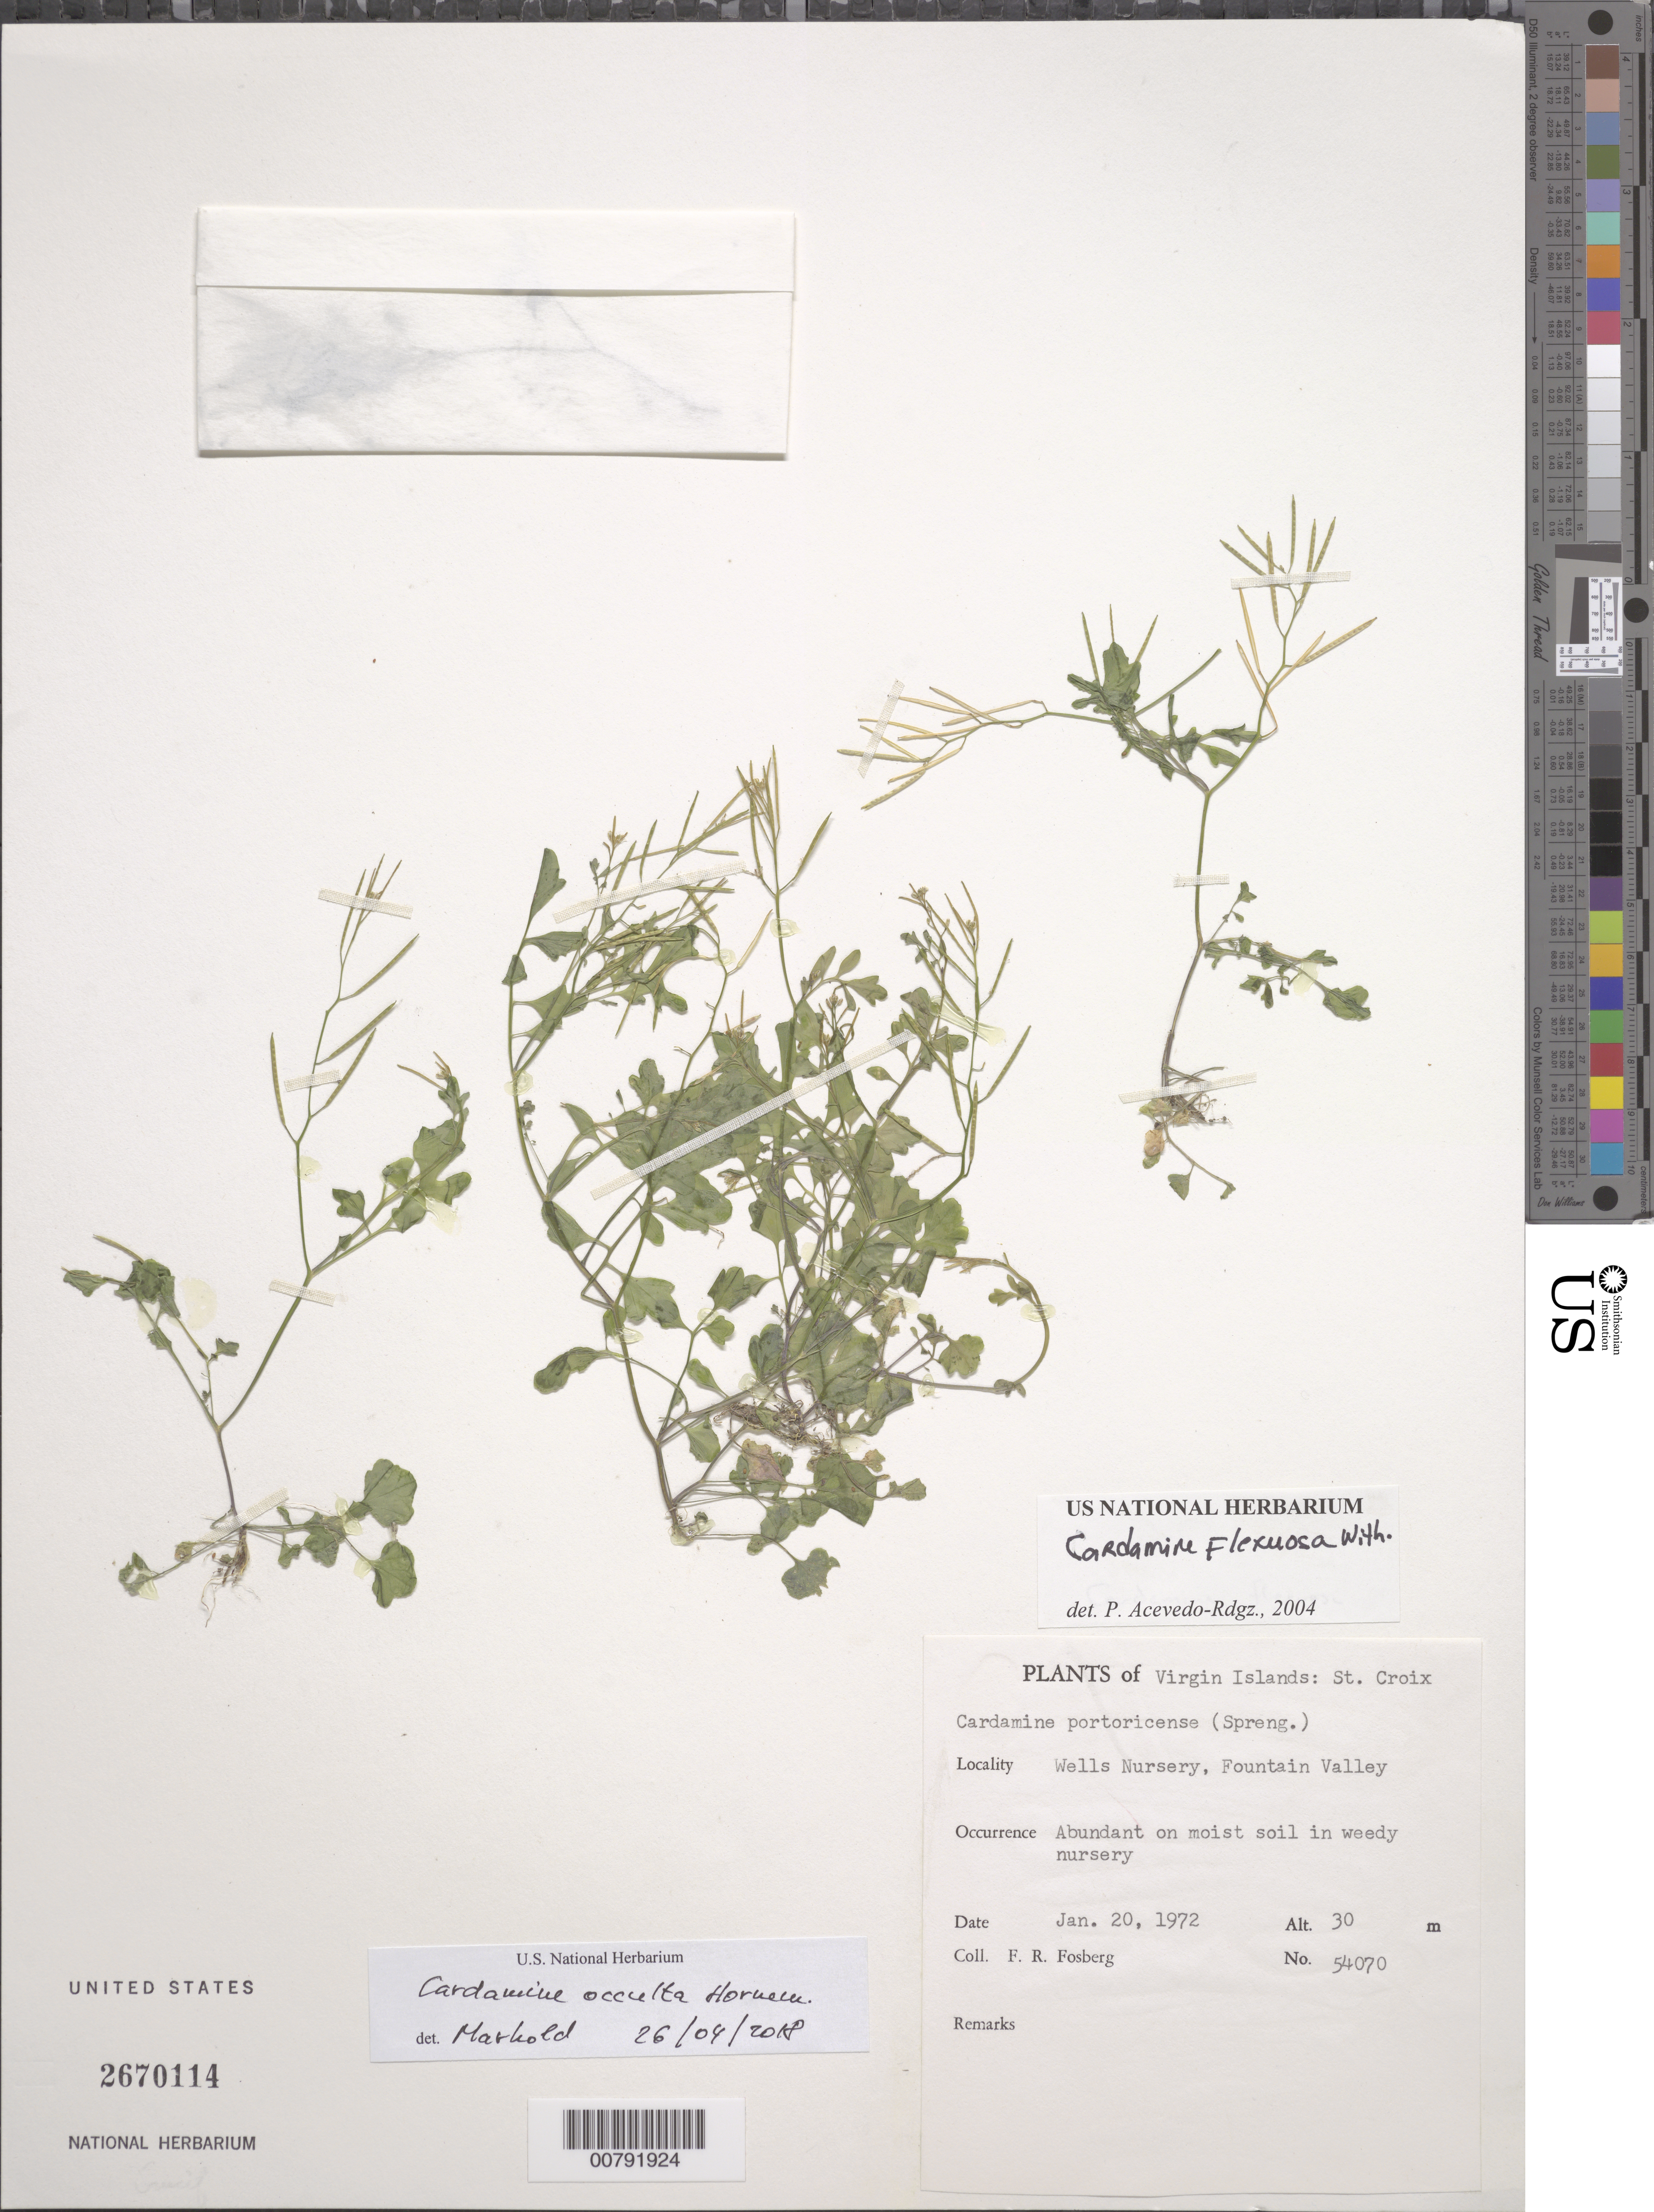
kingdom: Plantae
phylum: Tracheophyta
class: Magnoliopsida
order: Brassicales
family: Brassicaceae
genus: Cardamine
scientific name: Cardamine occulta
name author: Hornem.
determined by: Marhold, K.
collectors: F. R. Fosberg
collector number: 54070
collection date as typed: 20 Jan 1972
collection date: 1972-01-20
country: U.S. Virgin Islands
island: St. Croix I.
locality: Wells Nursery, Fountain Valley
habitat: On moist soil in weedy nursery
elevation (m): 30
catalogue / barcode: US 2670114